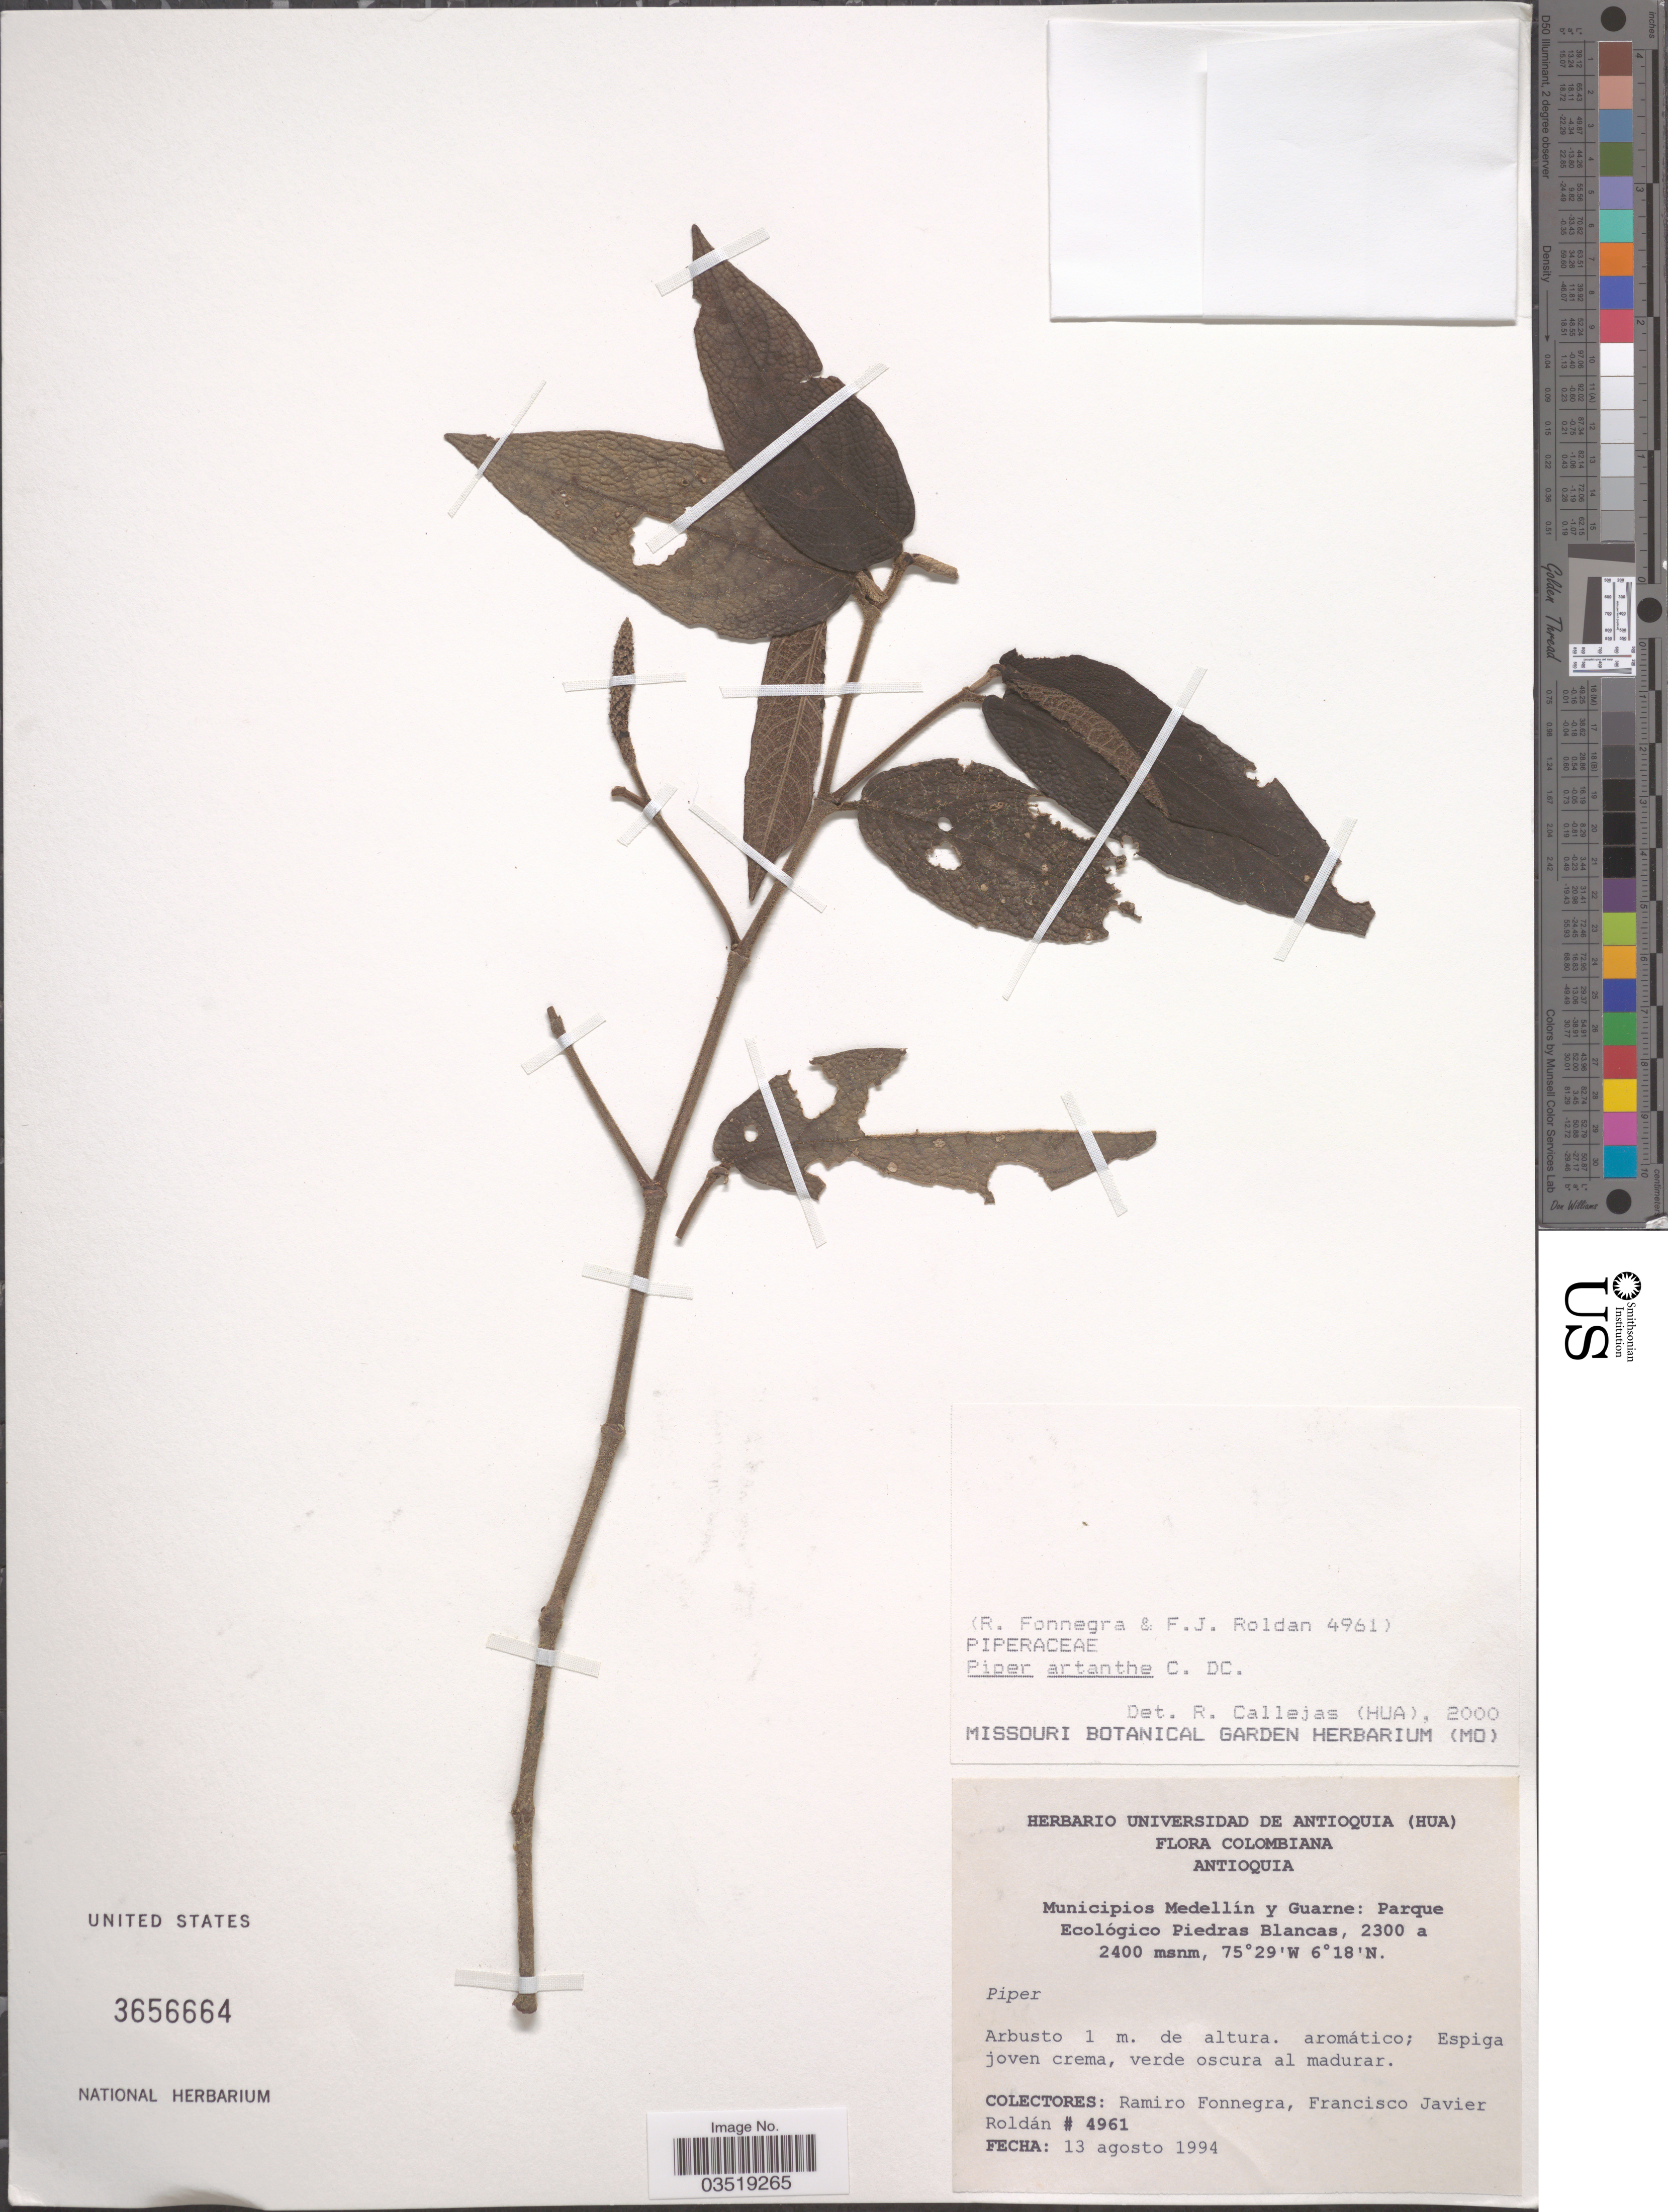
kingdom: Plantae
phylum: Tracheophyta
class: Magnoliopsida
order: Piperales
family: Piperaceae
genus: Piper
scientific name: Piper artanthe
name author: C. DC.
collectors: R. Fonnegra & F. J. Roldán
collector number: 4961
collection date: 1994-08-13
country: Colombia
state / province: Antioquia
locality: Municipio Medellín y Guarne: Parque Ecológico Piedras Blancas.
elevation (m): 2400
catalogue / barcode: US 3656664